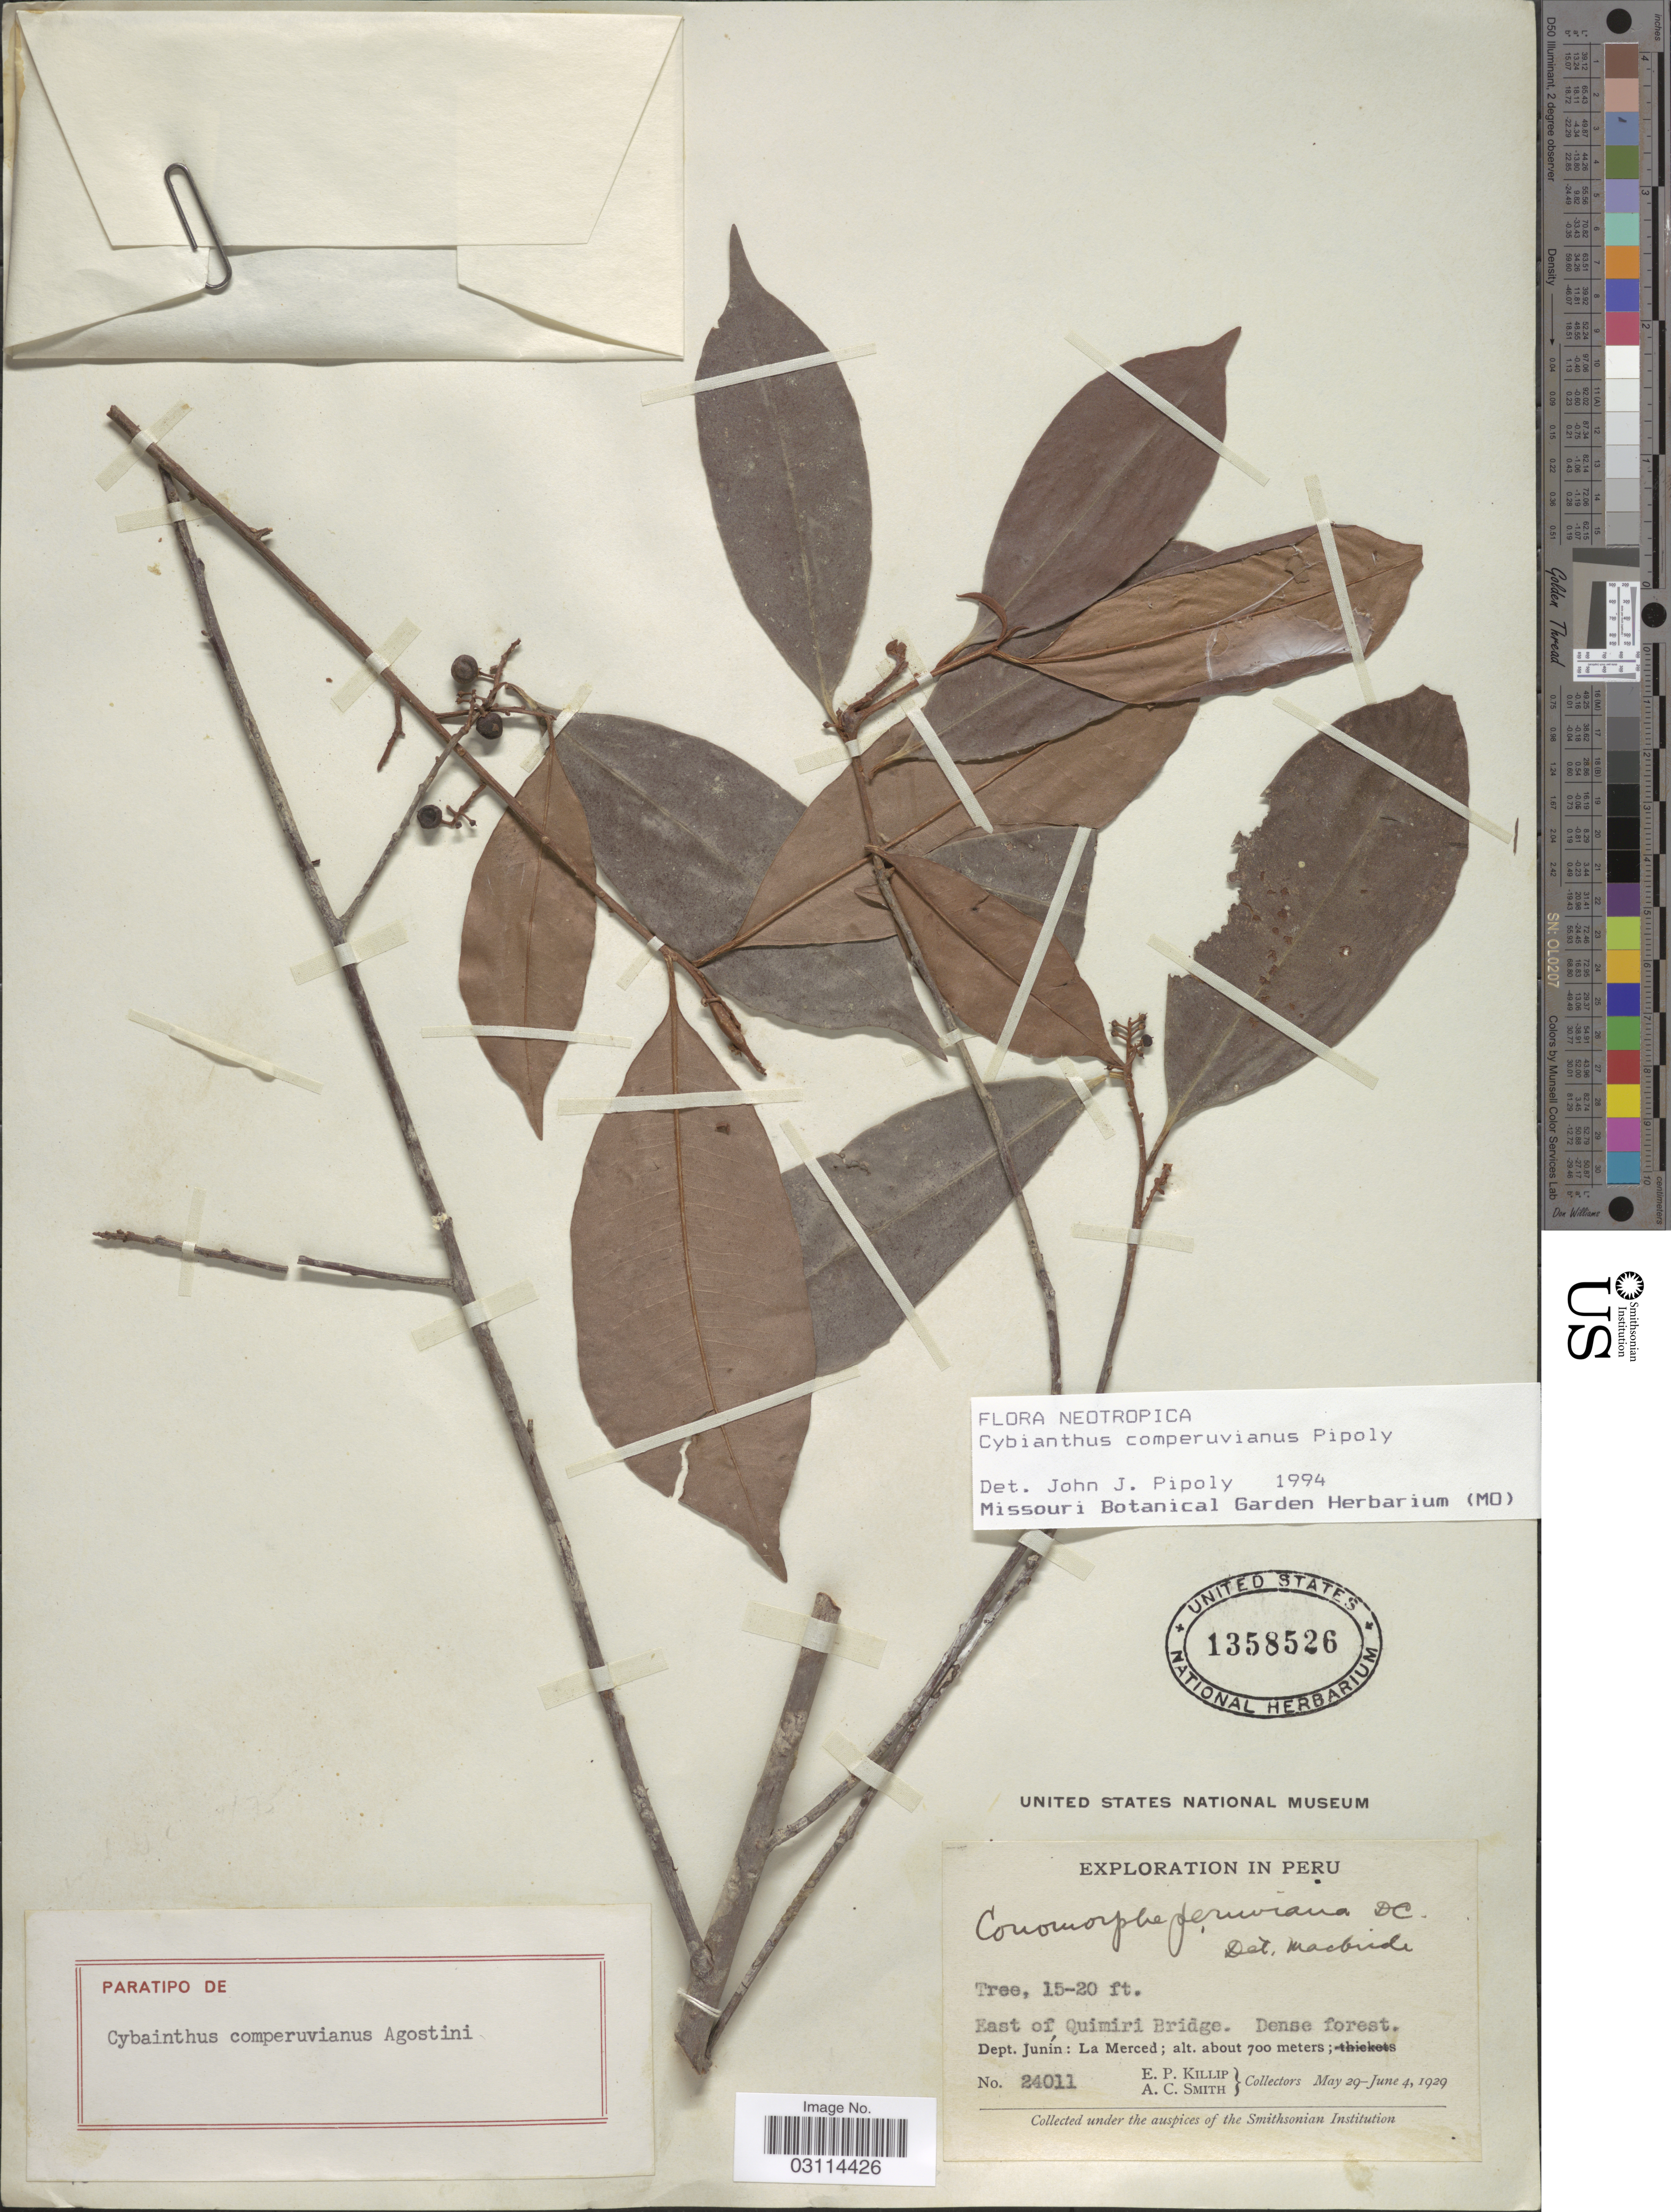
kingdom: Plantae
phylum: Tracheophyta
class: Magnoliopsida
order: Ericales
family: Primulaceae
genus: Cybianthus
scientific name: Cybianthus comperuvianus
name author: Pipoly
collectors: E. P. Killip & A. C. Smith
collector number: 24011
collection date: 1929-05-29/1929-06-04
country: Peru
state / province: Junín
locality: East of Quimiri Bridge. Dept. Junín: La Merced.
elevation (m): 700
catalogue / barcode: US 1358526